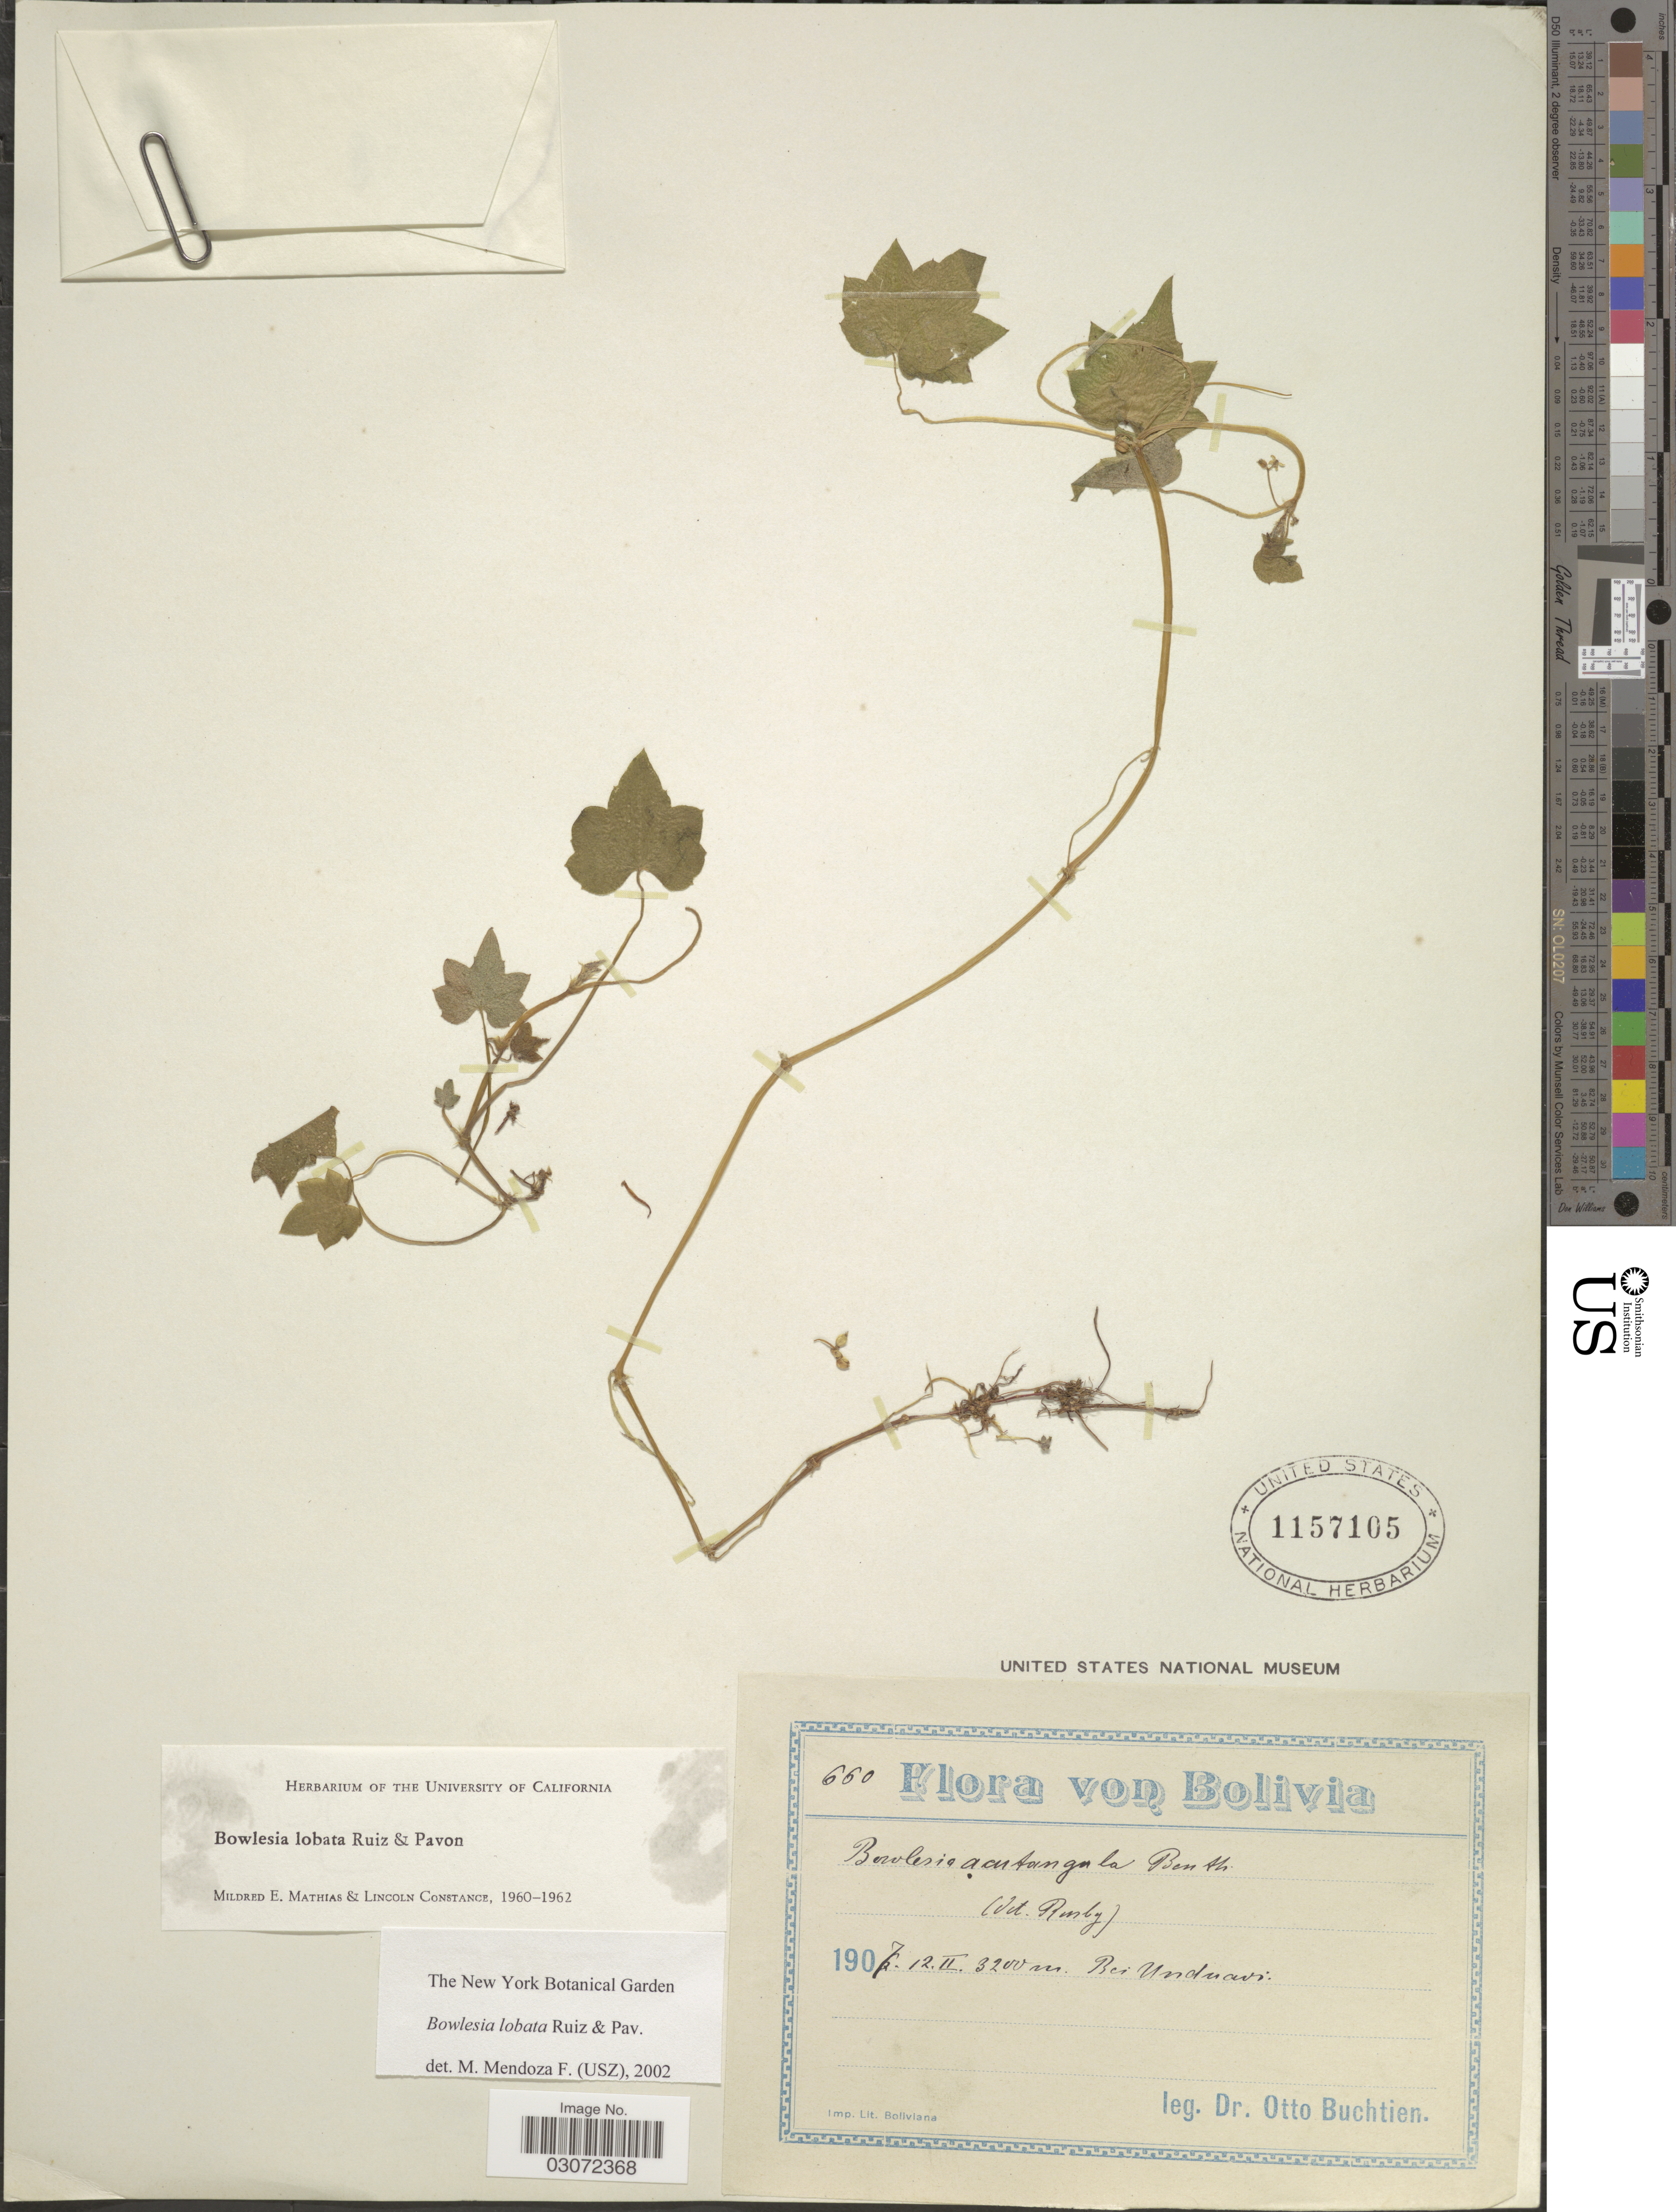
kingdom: Plantae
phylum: Tracheophyta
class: Magnoliopsida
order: Apiales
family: Apiaceae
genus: Bowlesia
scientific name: Bowlesia lobata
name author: Ruiz & Pav.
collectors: O. Buchtien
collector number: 660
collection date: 1907-02-12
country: Bolivia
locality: Bei Unduavi.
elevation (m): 3200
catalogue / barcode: US 1157105